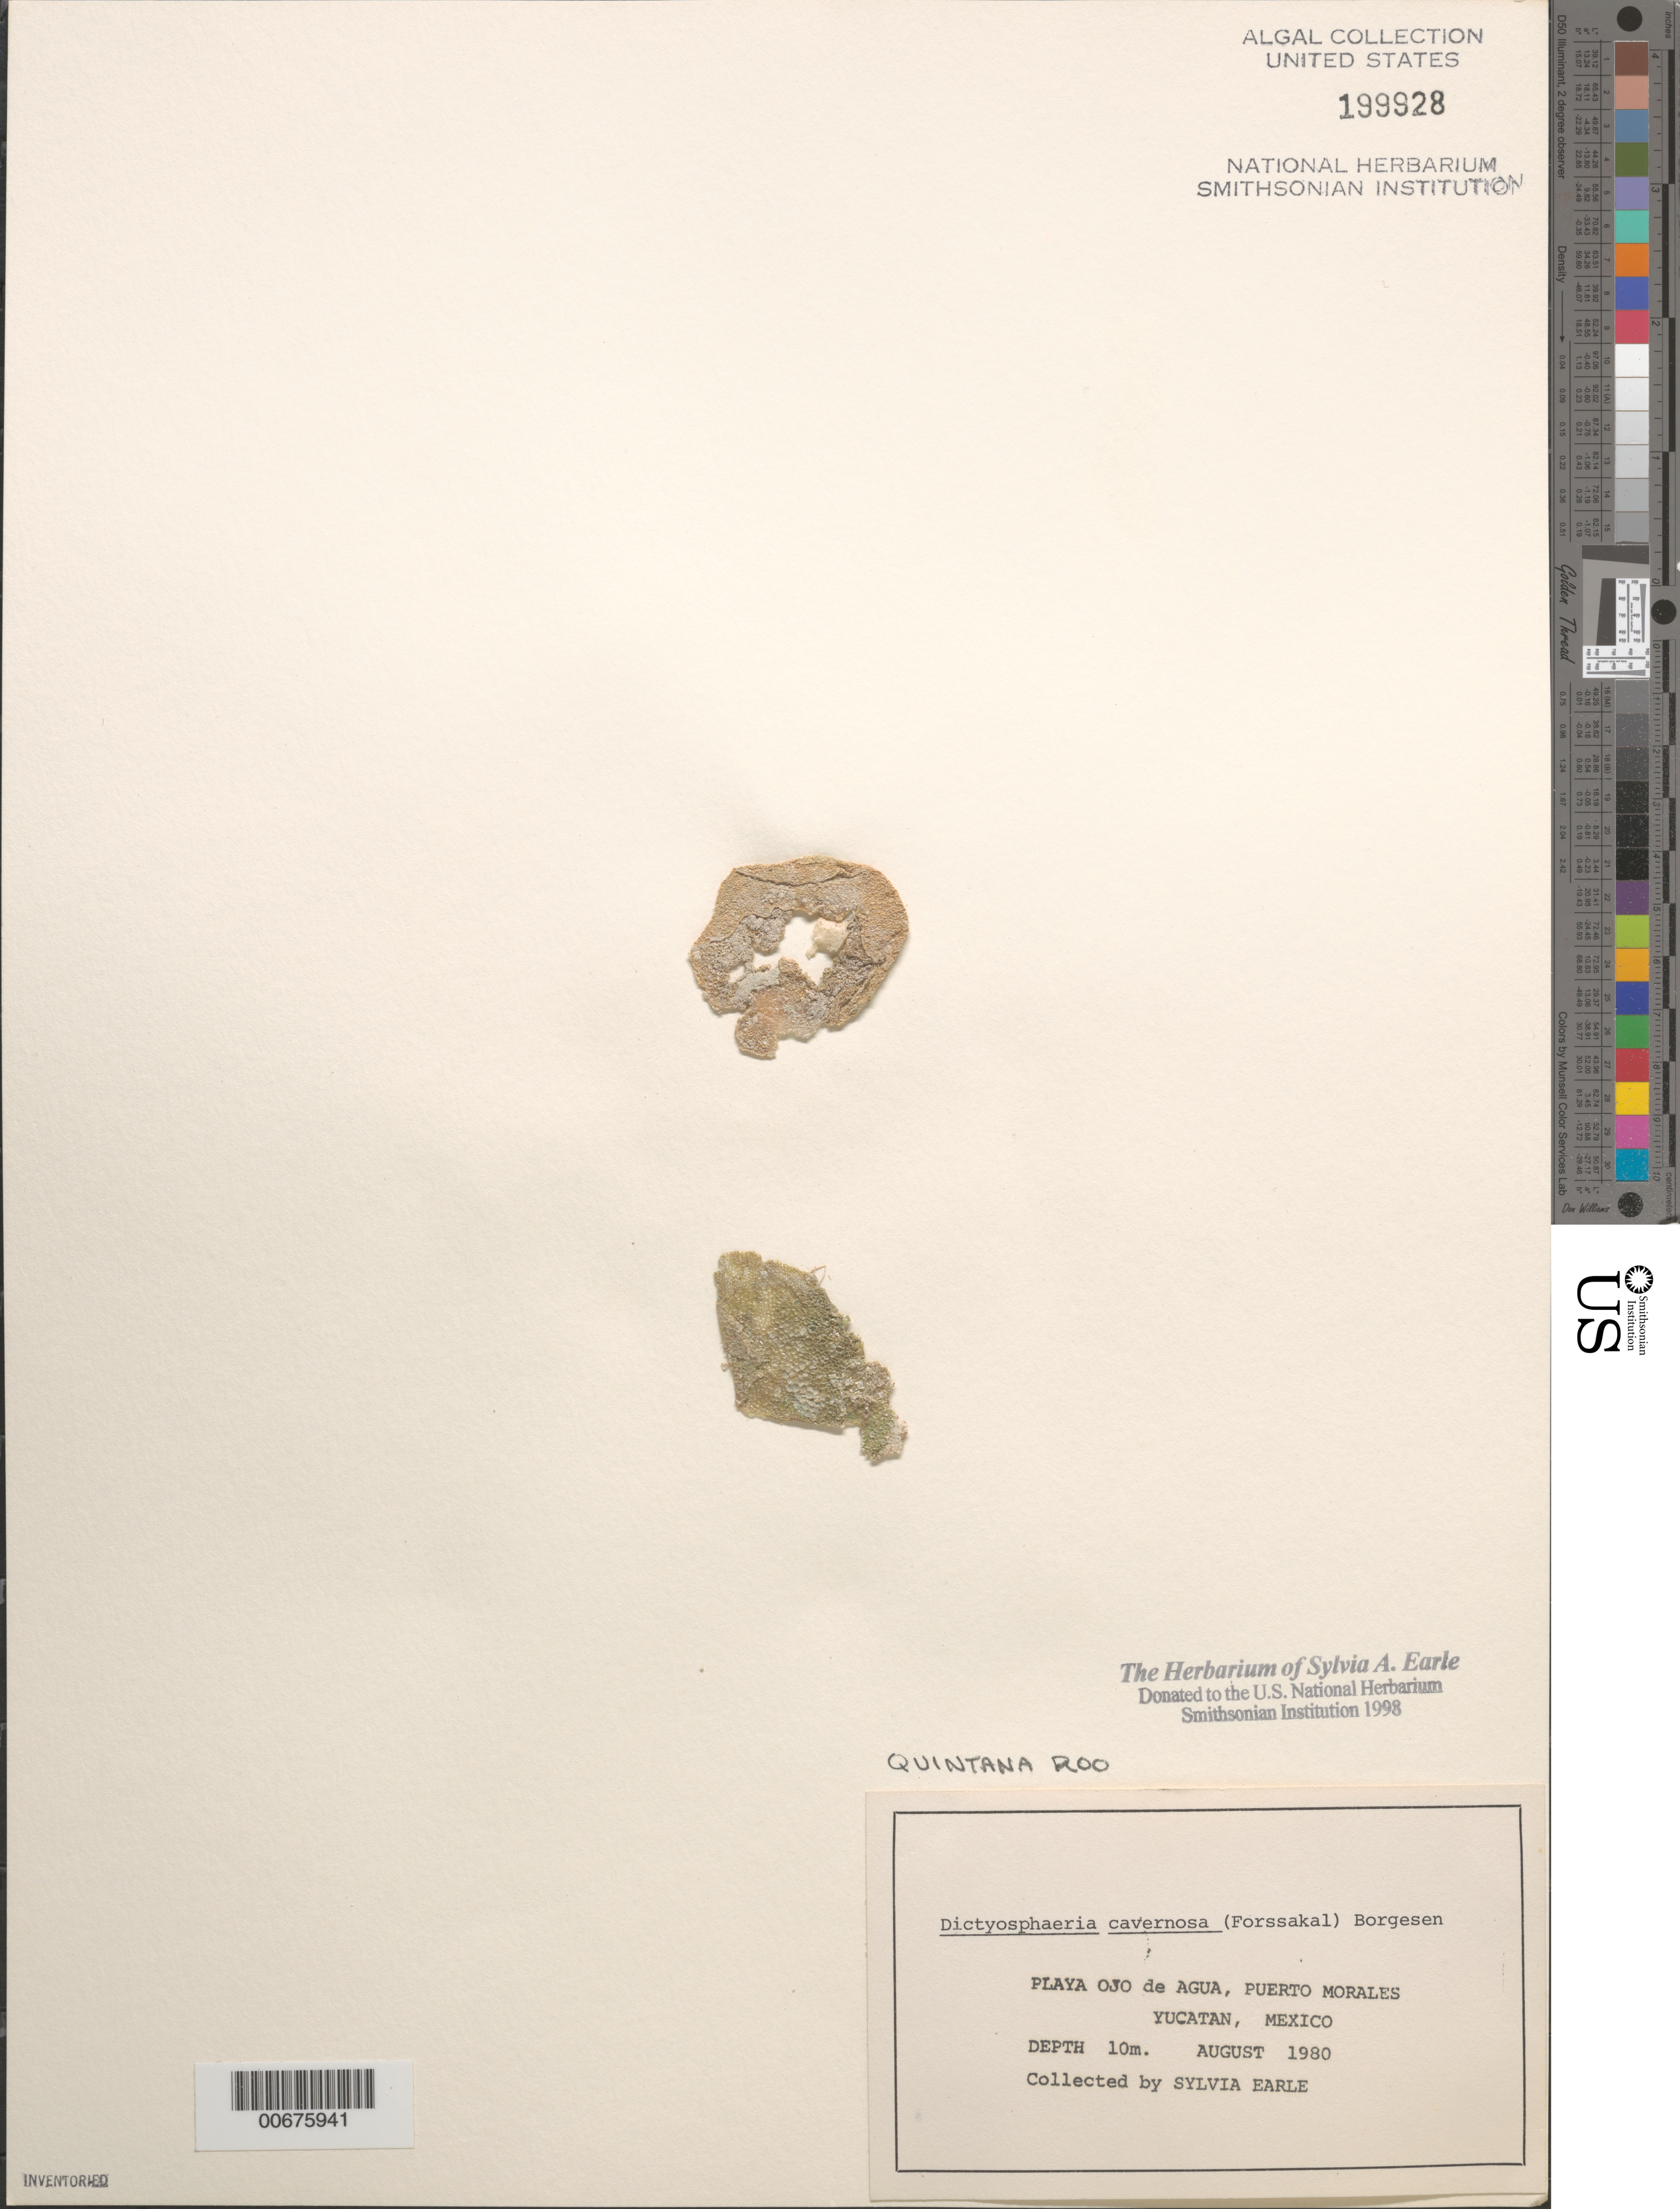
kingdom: Plantae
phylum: Chlorophyta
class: Ulvophyceae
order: Siphonocladales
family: Siphonocladaceae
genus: Dictyosphaeria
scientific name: Dictyosphaeria cavernosa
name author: (Forssk.) Børgesen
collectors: S. A. Earle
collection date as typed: Aug 1980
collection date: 1980-08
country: Mexico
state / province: Quintana Roo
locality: Playa Ojo de Agua, Puerto Morales, Yucatan Peninsula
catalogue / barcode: US 199928